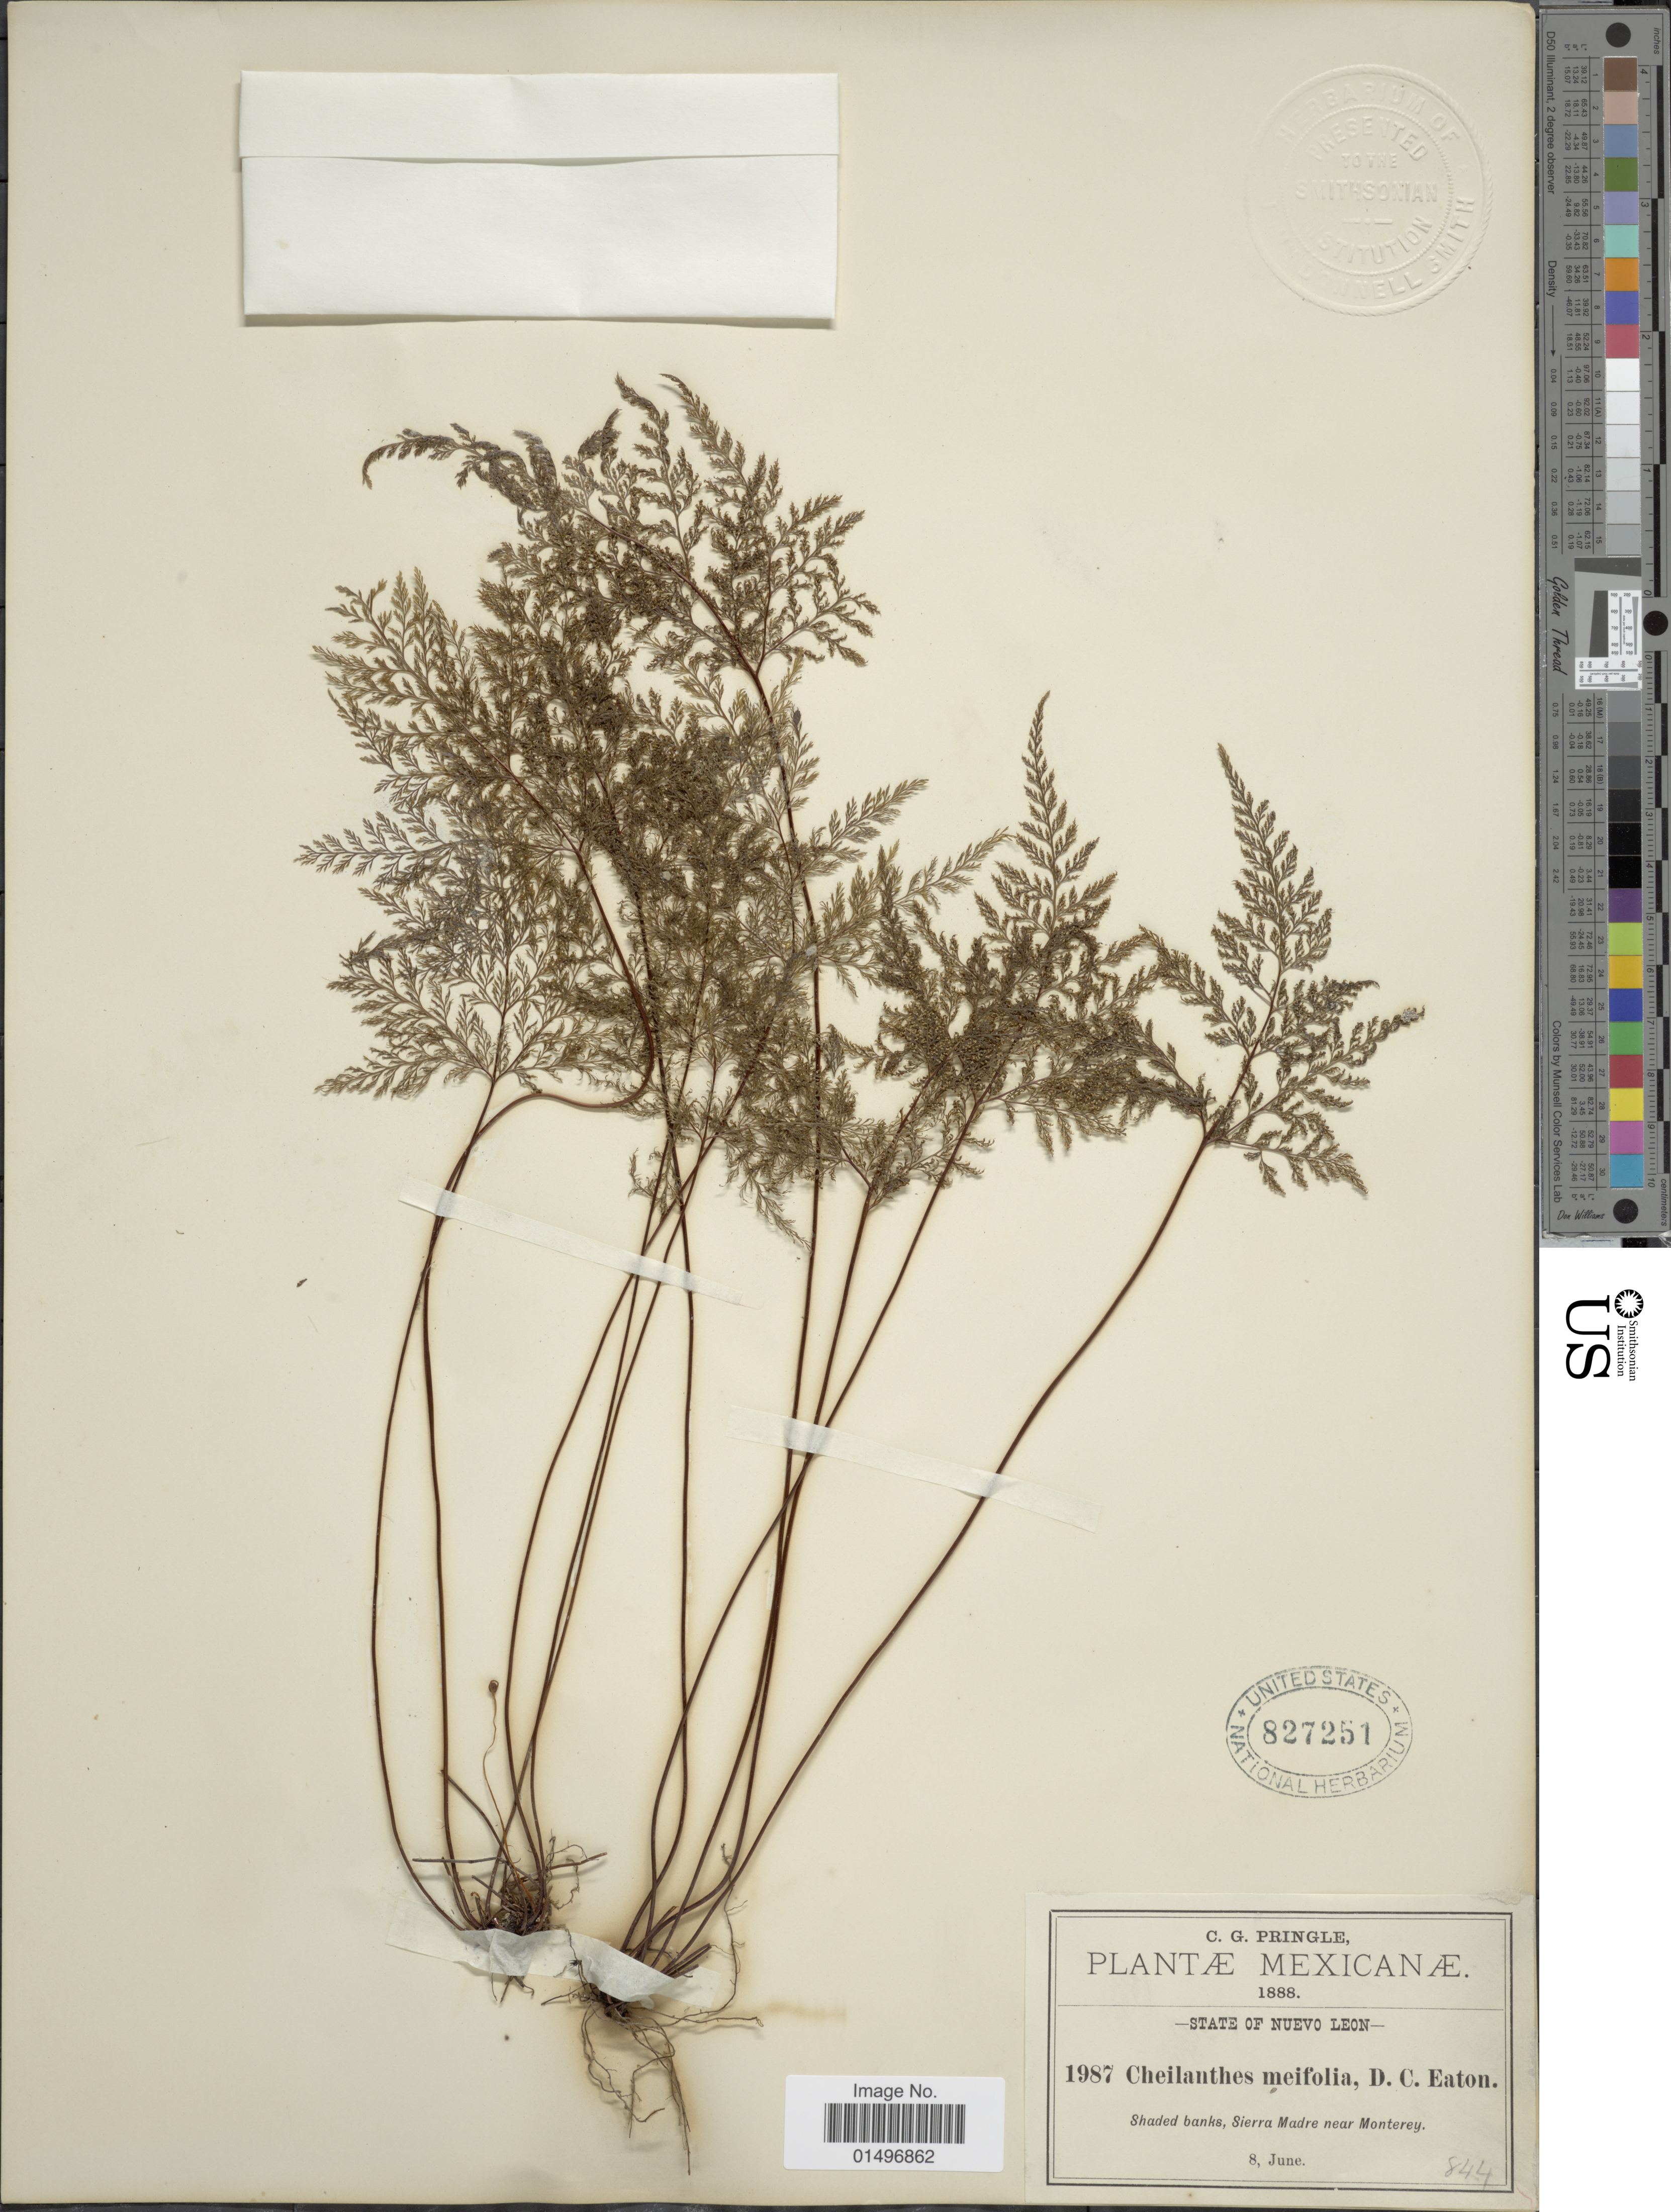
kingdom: Plantae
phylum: Tracheophyta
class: Polypodiopsida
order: Polypodiales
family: Pteridaceae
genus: Aspidotis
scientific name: Aspidotis meifolia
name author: (D.C. Eaton) Pic. Serm.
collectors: C. G. Pringle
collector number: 1987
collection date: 1888-06-08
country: Mexico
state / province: Nuevo León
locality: Mexicanae, Shaded banks, Sierra Madre near Monterey.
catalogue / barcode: US 827251